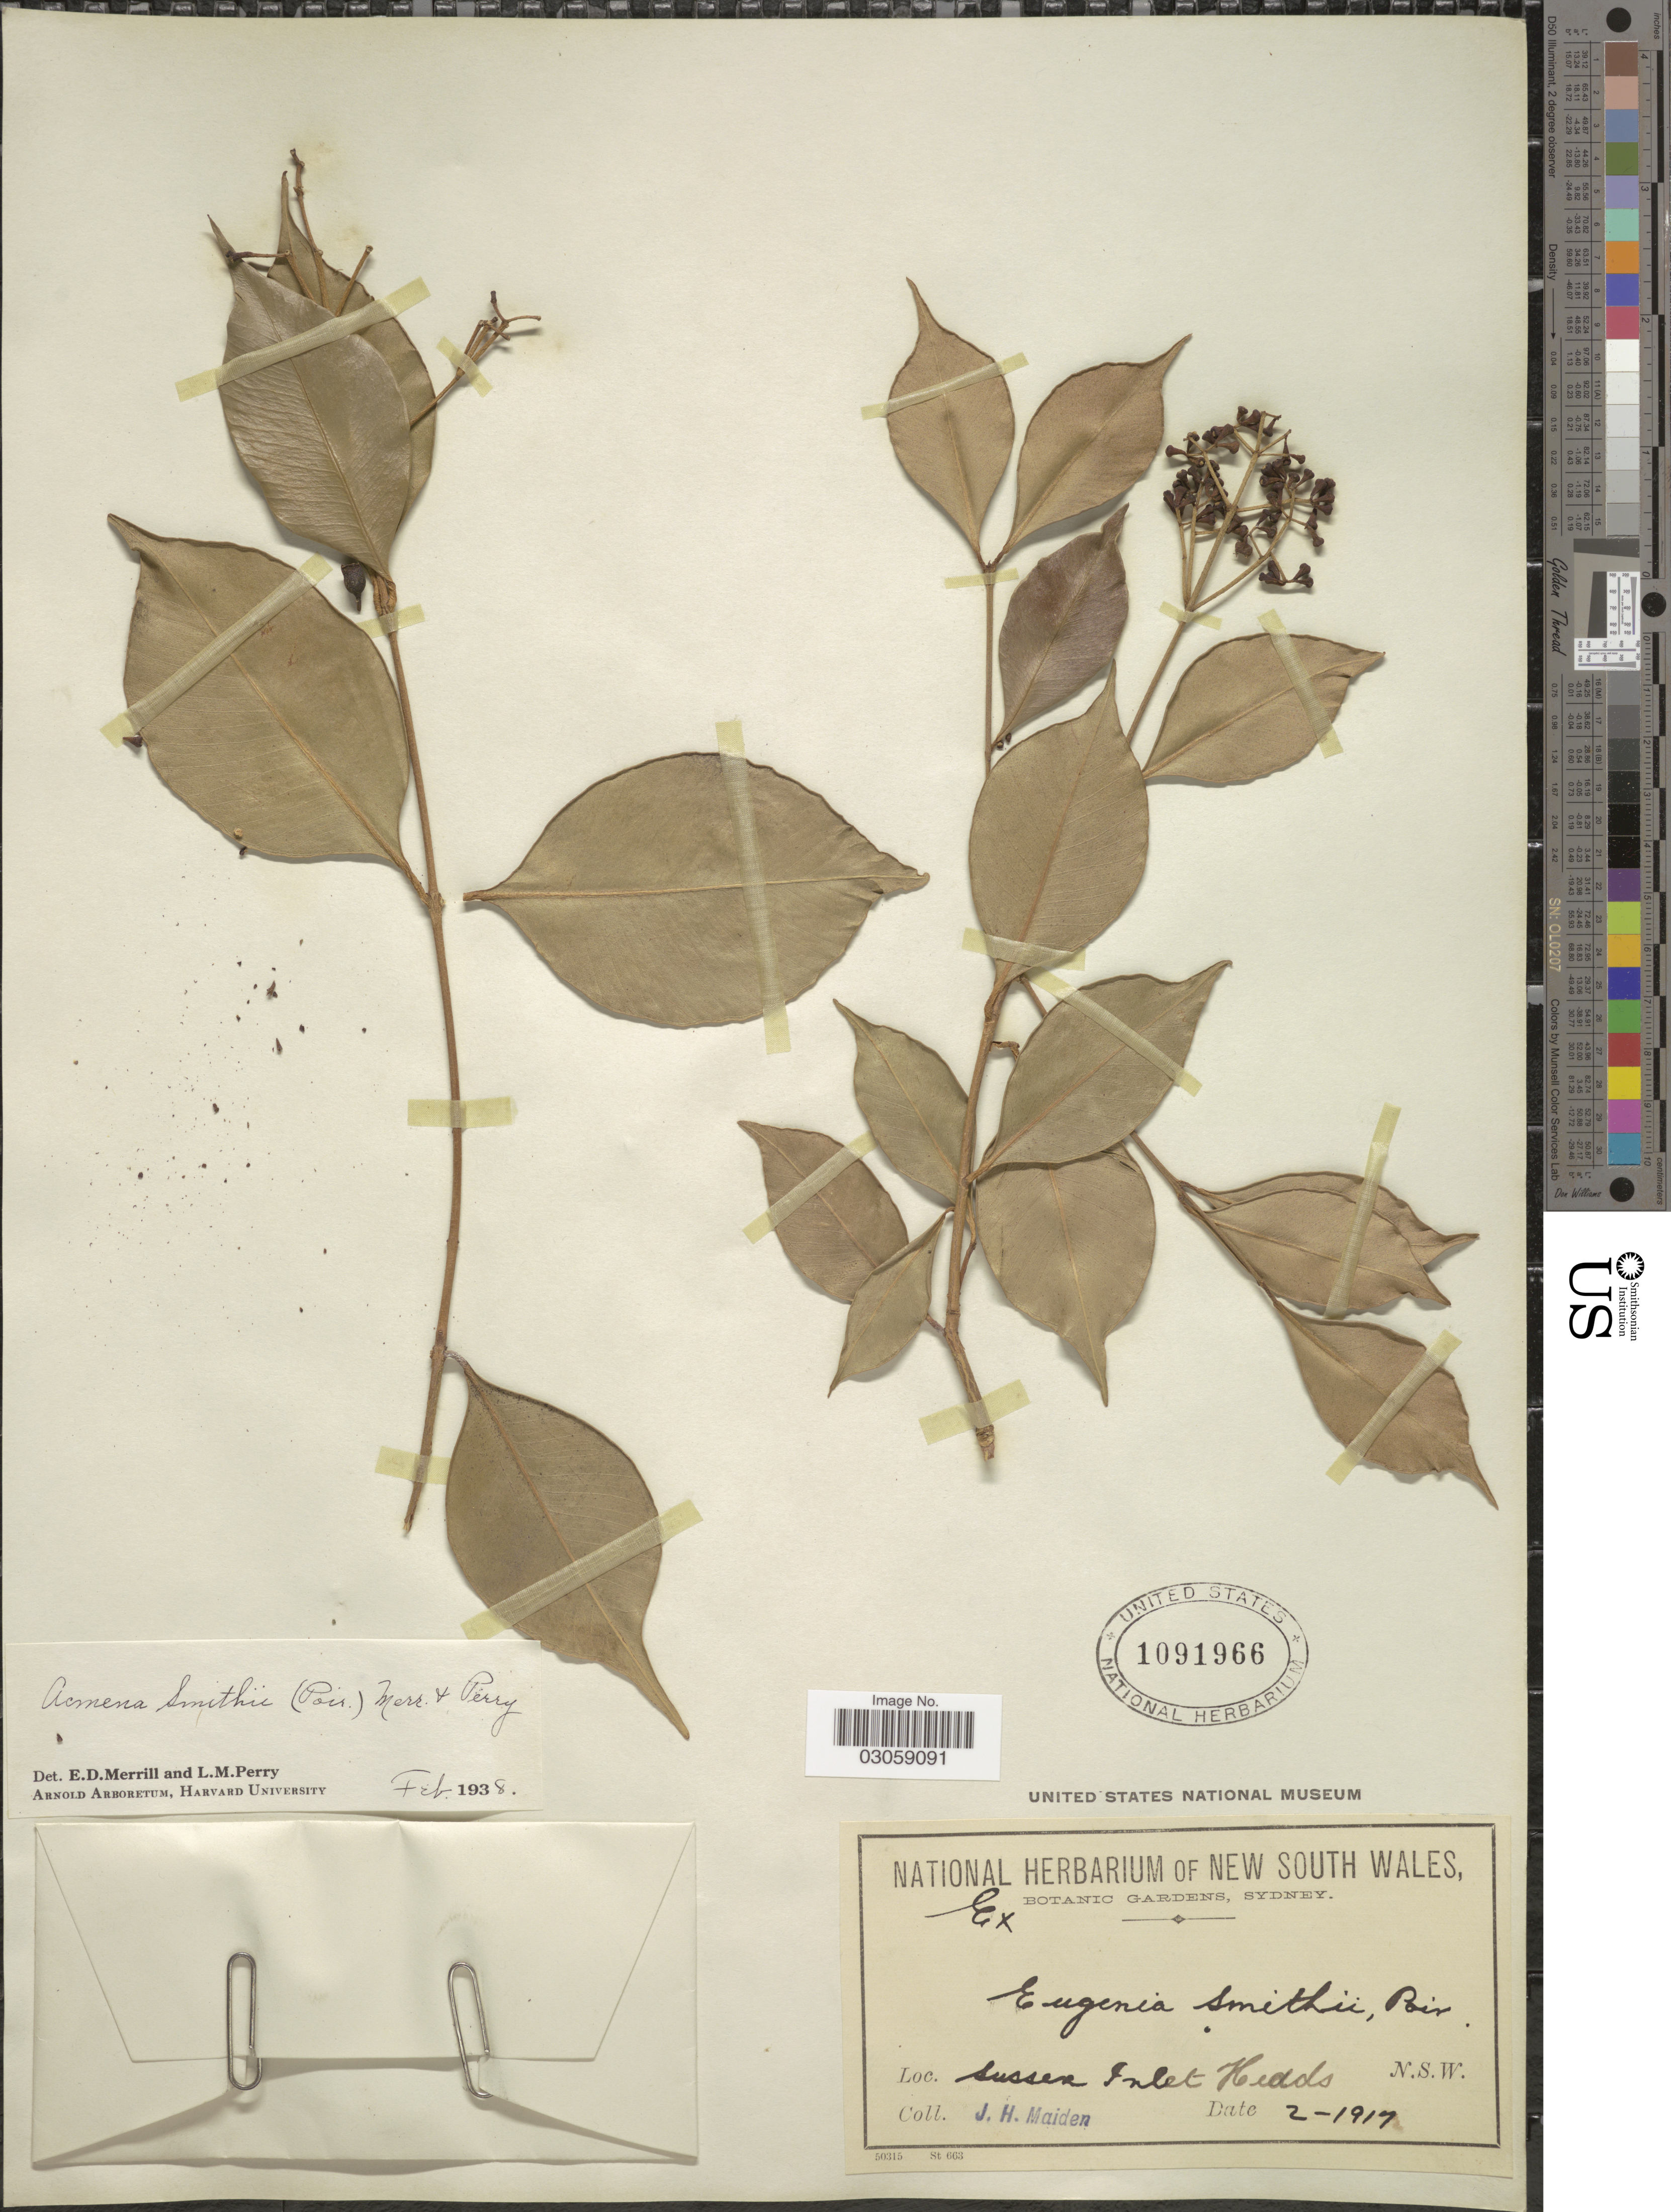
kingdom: Plantae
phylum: Tracheophyta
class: Magnoliopsida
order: Myrtales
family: Myrtaceae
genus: Syzygium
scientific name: Syzygium smithii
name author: (Poir.) Nied.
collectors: J. Maiden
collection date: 1917-02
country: Australia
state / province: New South Wales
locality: Sussex Inlet Heads.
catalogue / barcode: US 1091966